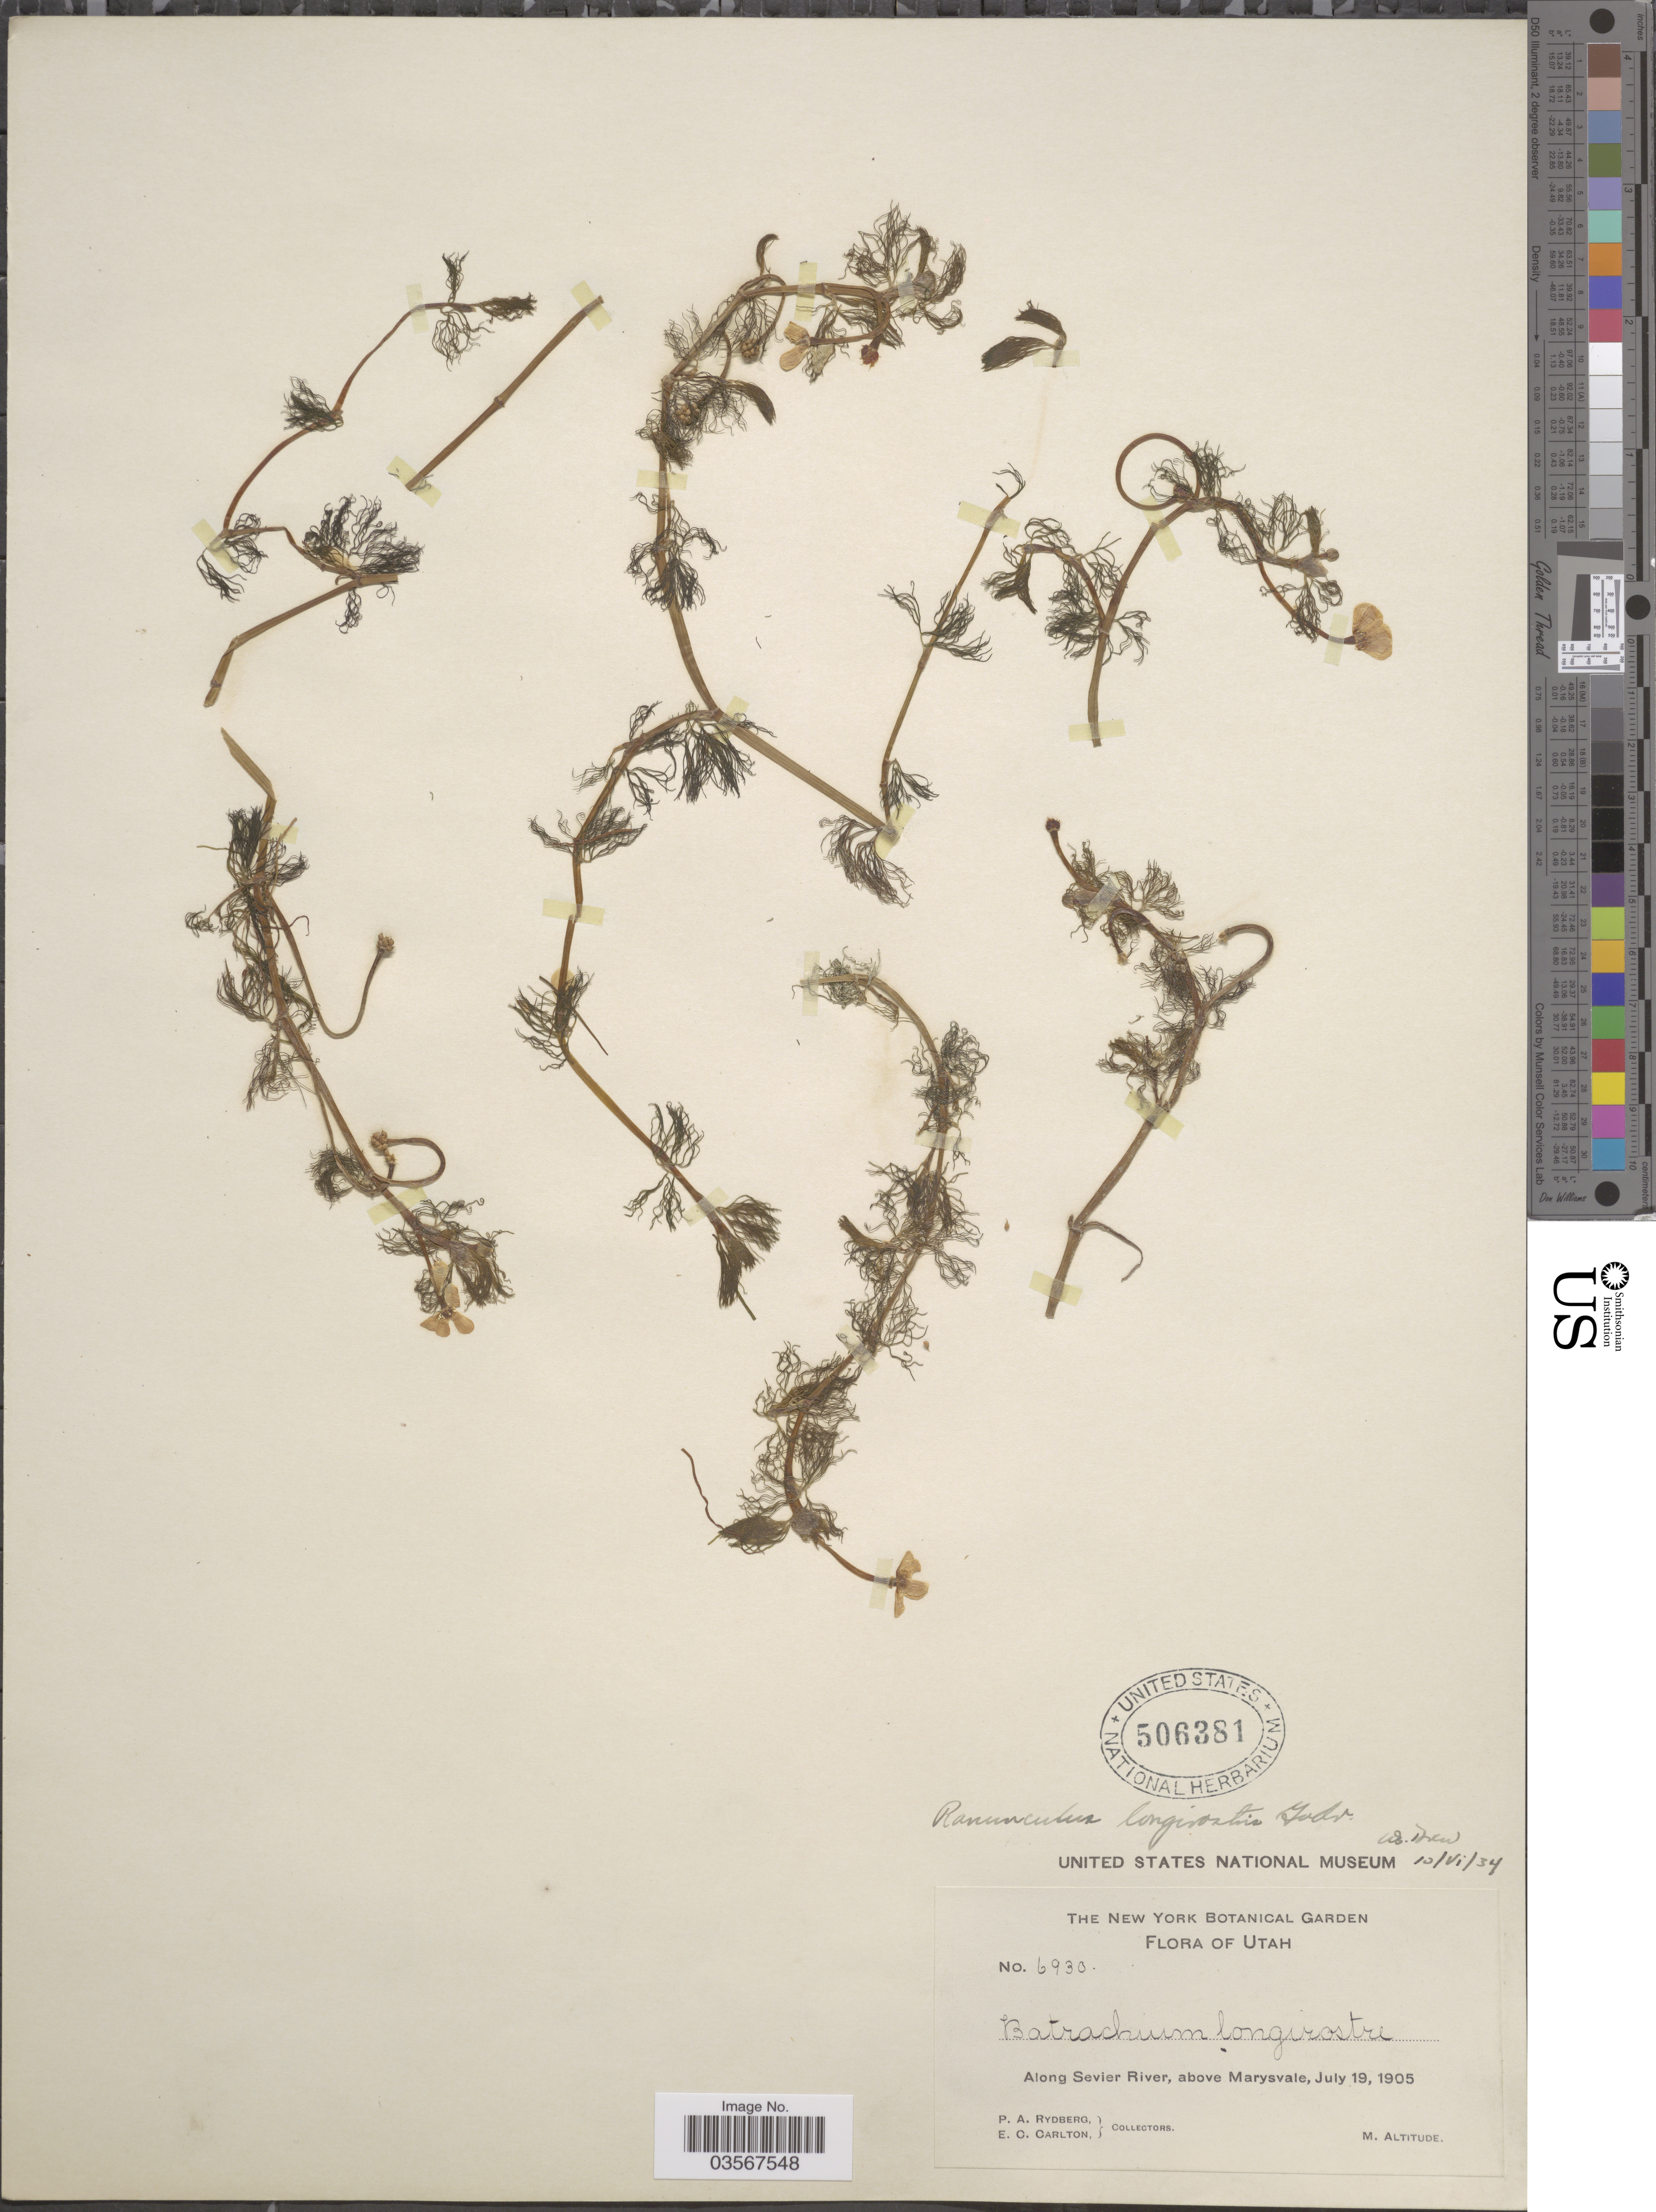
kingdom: Plantae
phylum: Tracheophyta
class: Magnoliopsida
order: Ranunculales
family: Ranunculaceae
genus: Ranunculus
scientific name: Ranunculus longirostris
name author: Godr.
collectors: P. A. Rydberg & E. Carlton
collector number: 6930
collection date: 1905-07-19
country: United States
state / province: Utah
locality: Along Sevier River, above Marysvale.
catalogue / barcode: US 506381